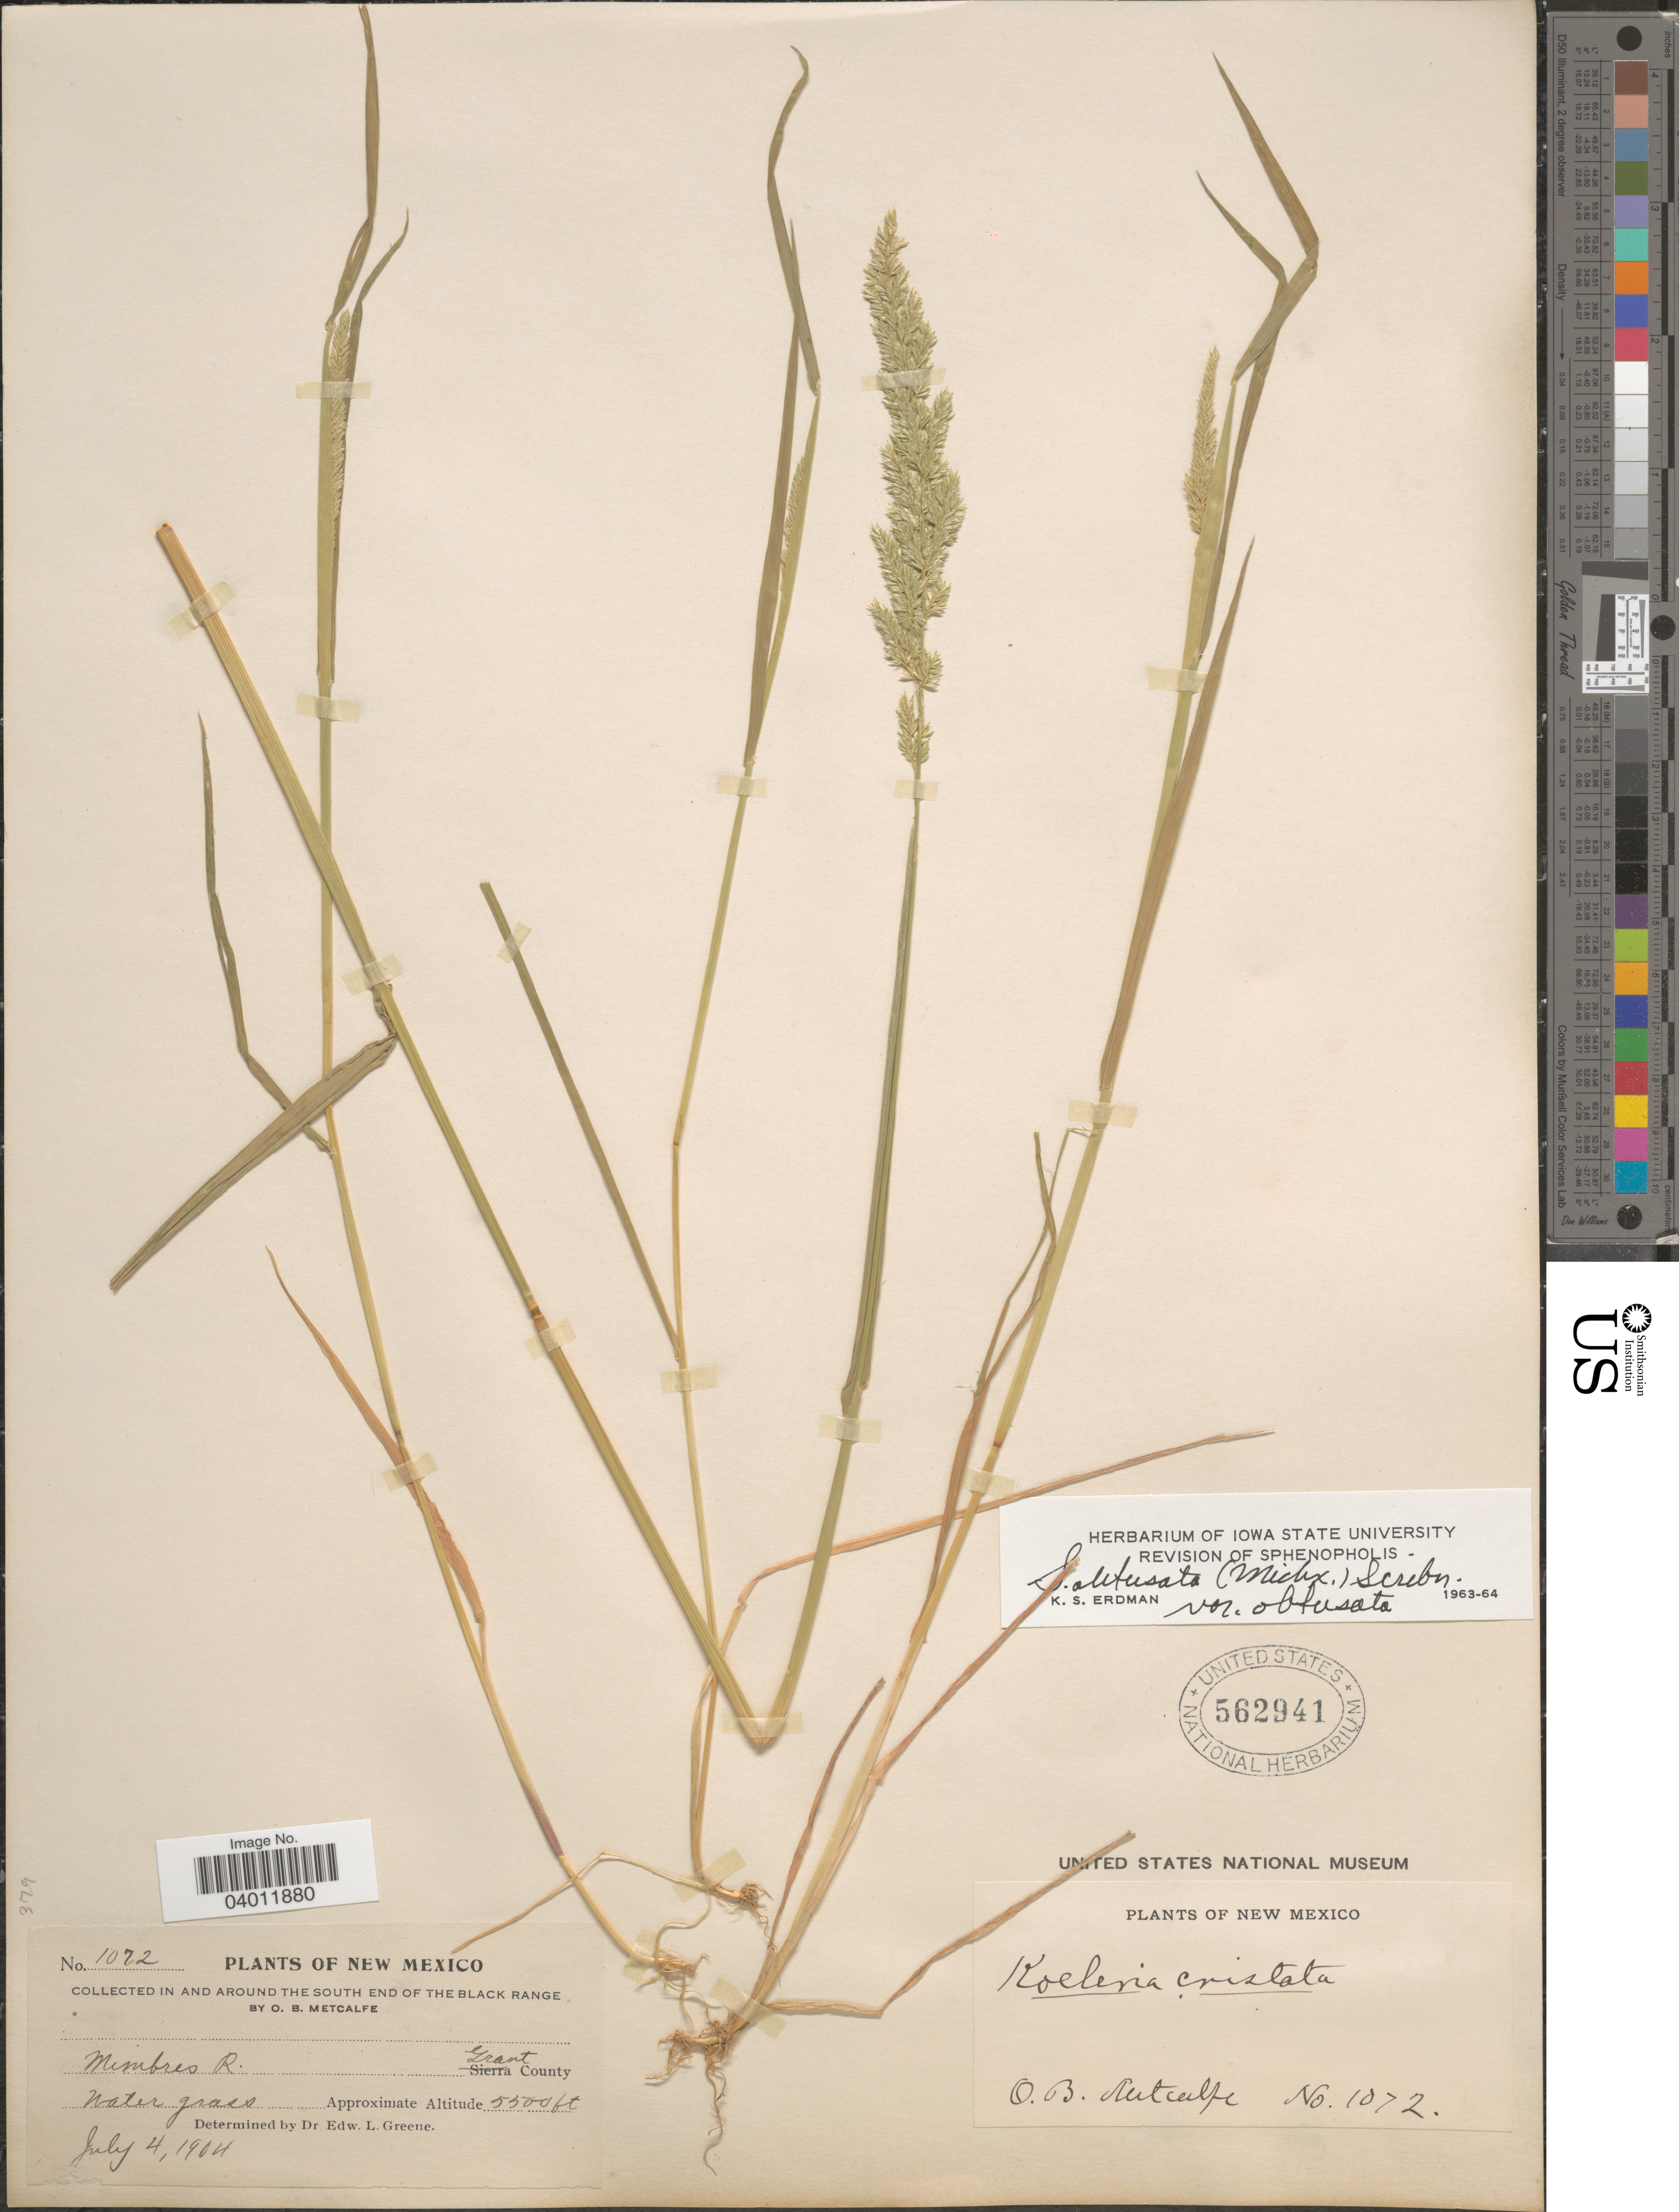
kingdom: Plantae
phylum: Tracheophyta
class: Liliopsida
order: Poales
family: Poaceae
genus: Sphenopholis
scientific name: Sphenopholis obtusata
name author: (Michx.) Scribn.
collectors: O. B. Metcalfe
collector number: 1072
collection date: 1904-07-04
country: United States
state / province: New Mexico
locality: In and around the South end of the Black Range. Mimbres R. Grant County.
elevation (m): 1676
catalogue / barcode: US 562941